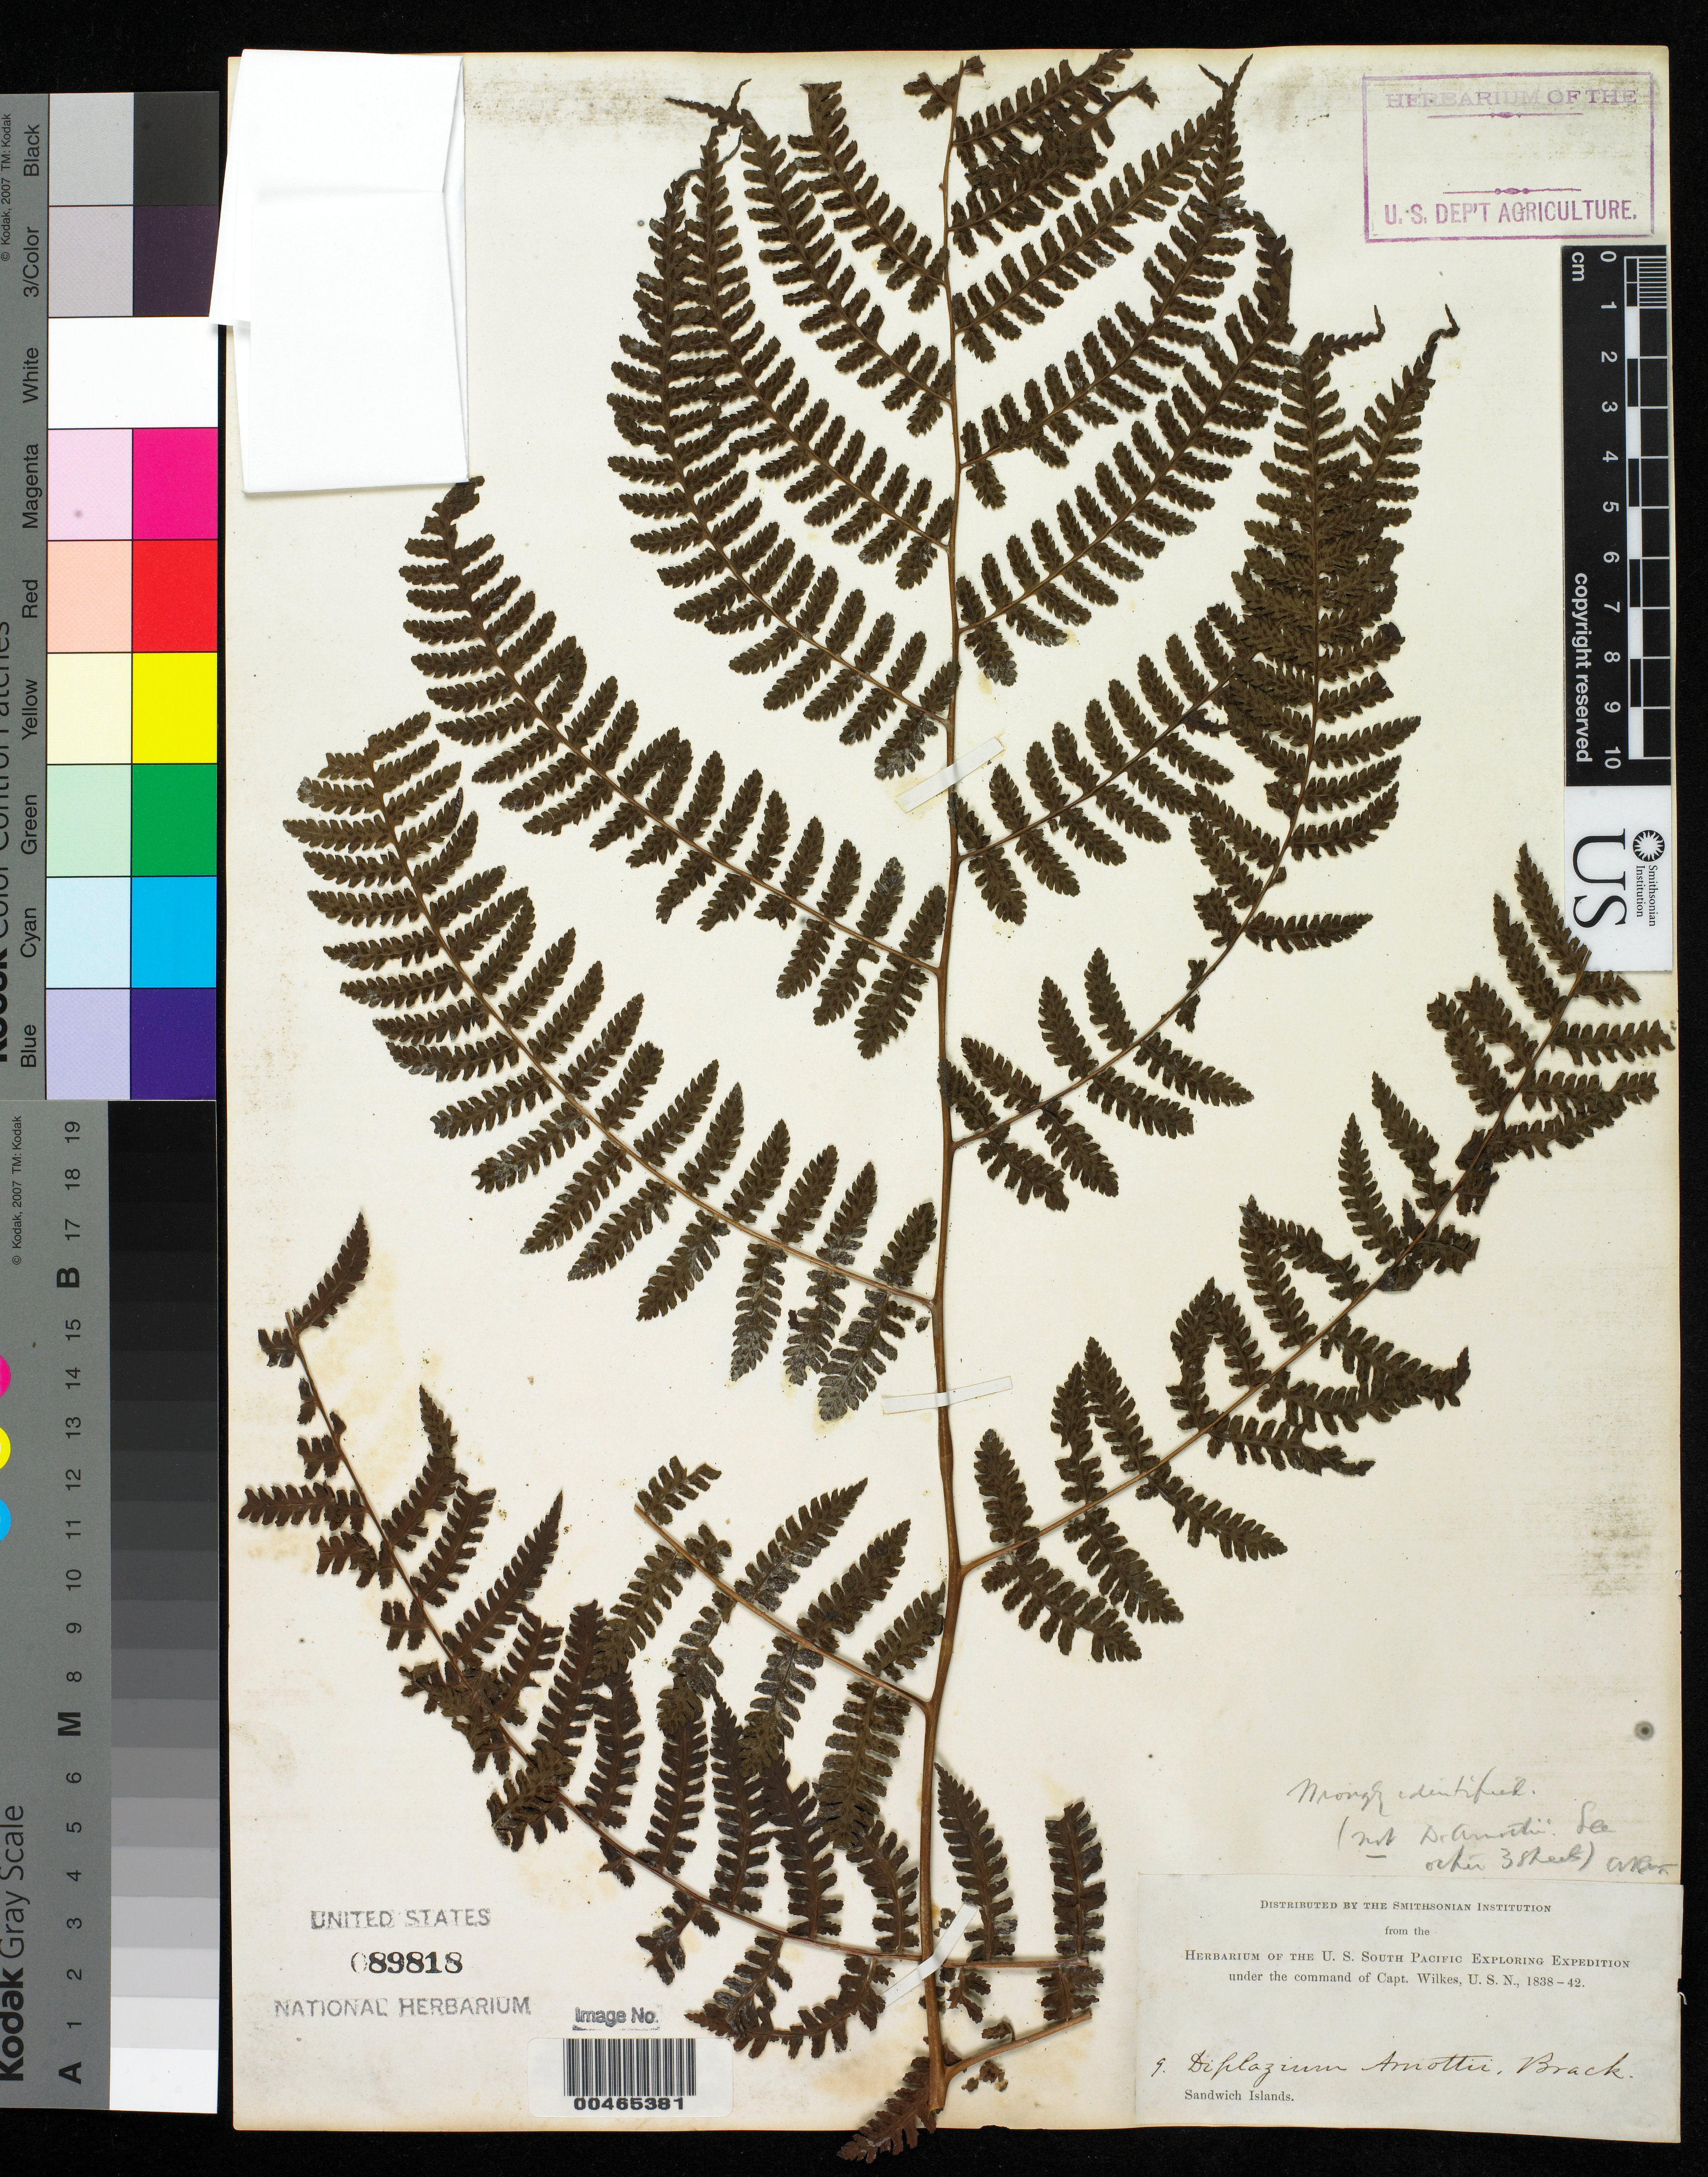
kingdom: Plantae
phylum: Tracheophyta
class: Polypodiopsida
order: Polypodiales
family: Athyriaceae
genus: Diplazium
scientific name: Diplazium sandwichianum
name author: (C. Presl) Diels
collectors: Wilkes Explor. Exped.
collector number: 9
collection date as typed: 1838 to -- --- 1842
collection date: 1838/1842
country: United States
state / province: Hawaii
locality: Sandwich Islands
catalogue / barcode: US 89818